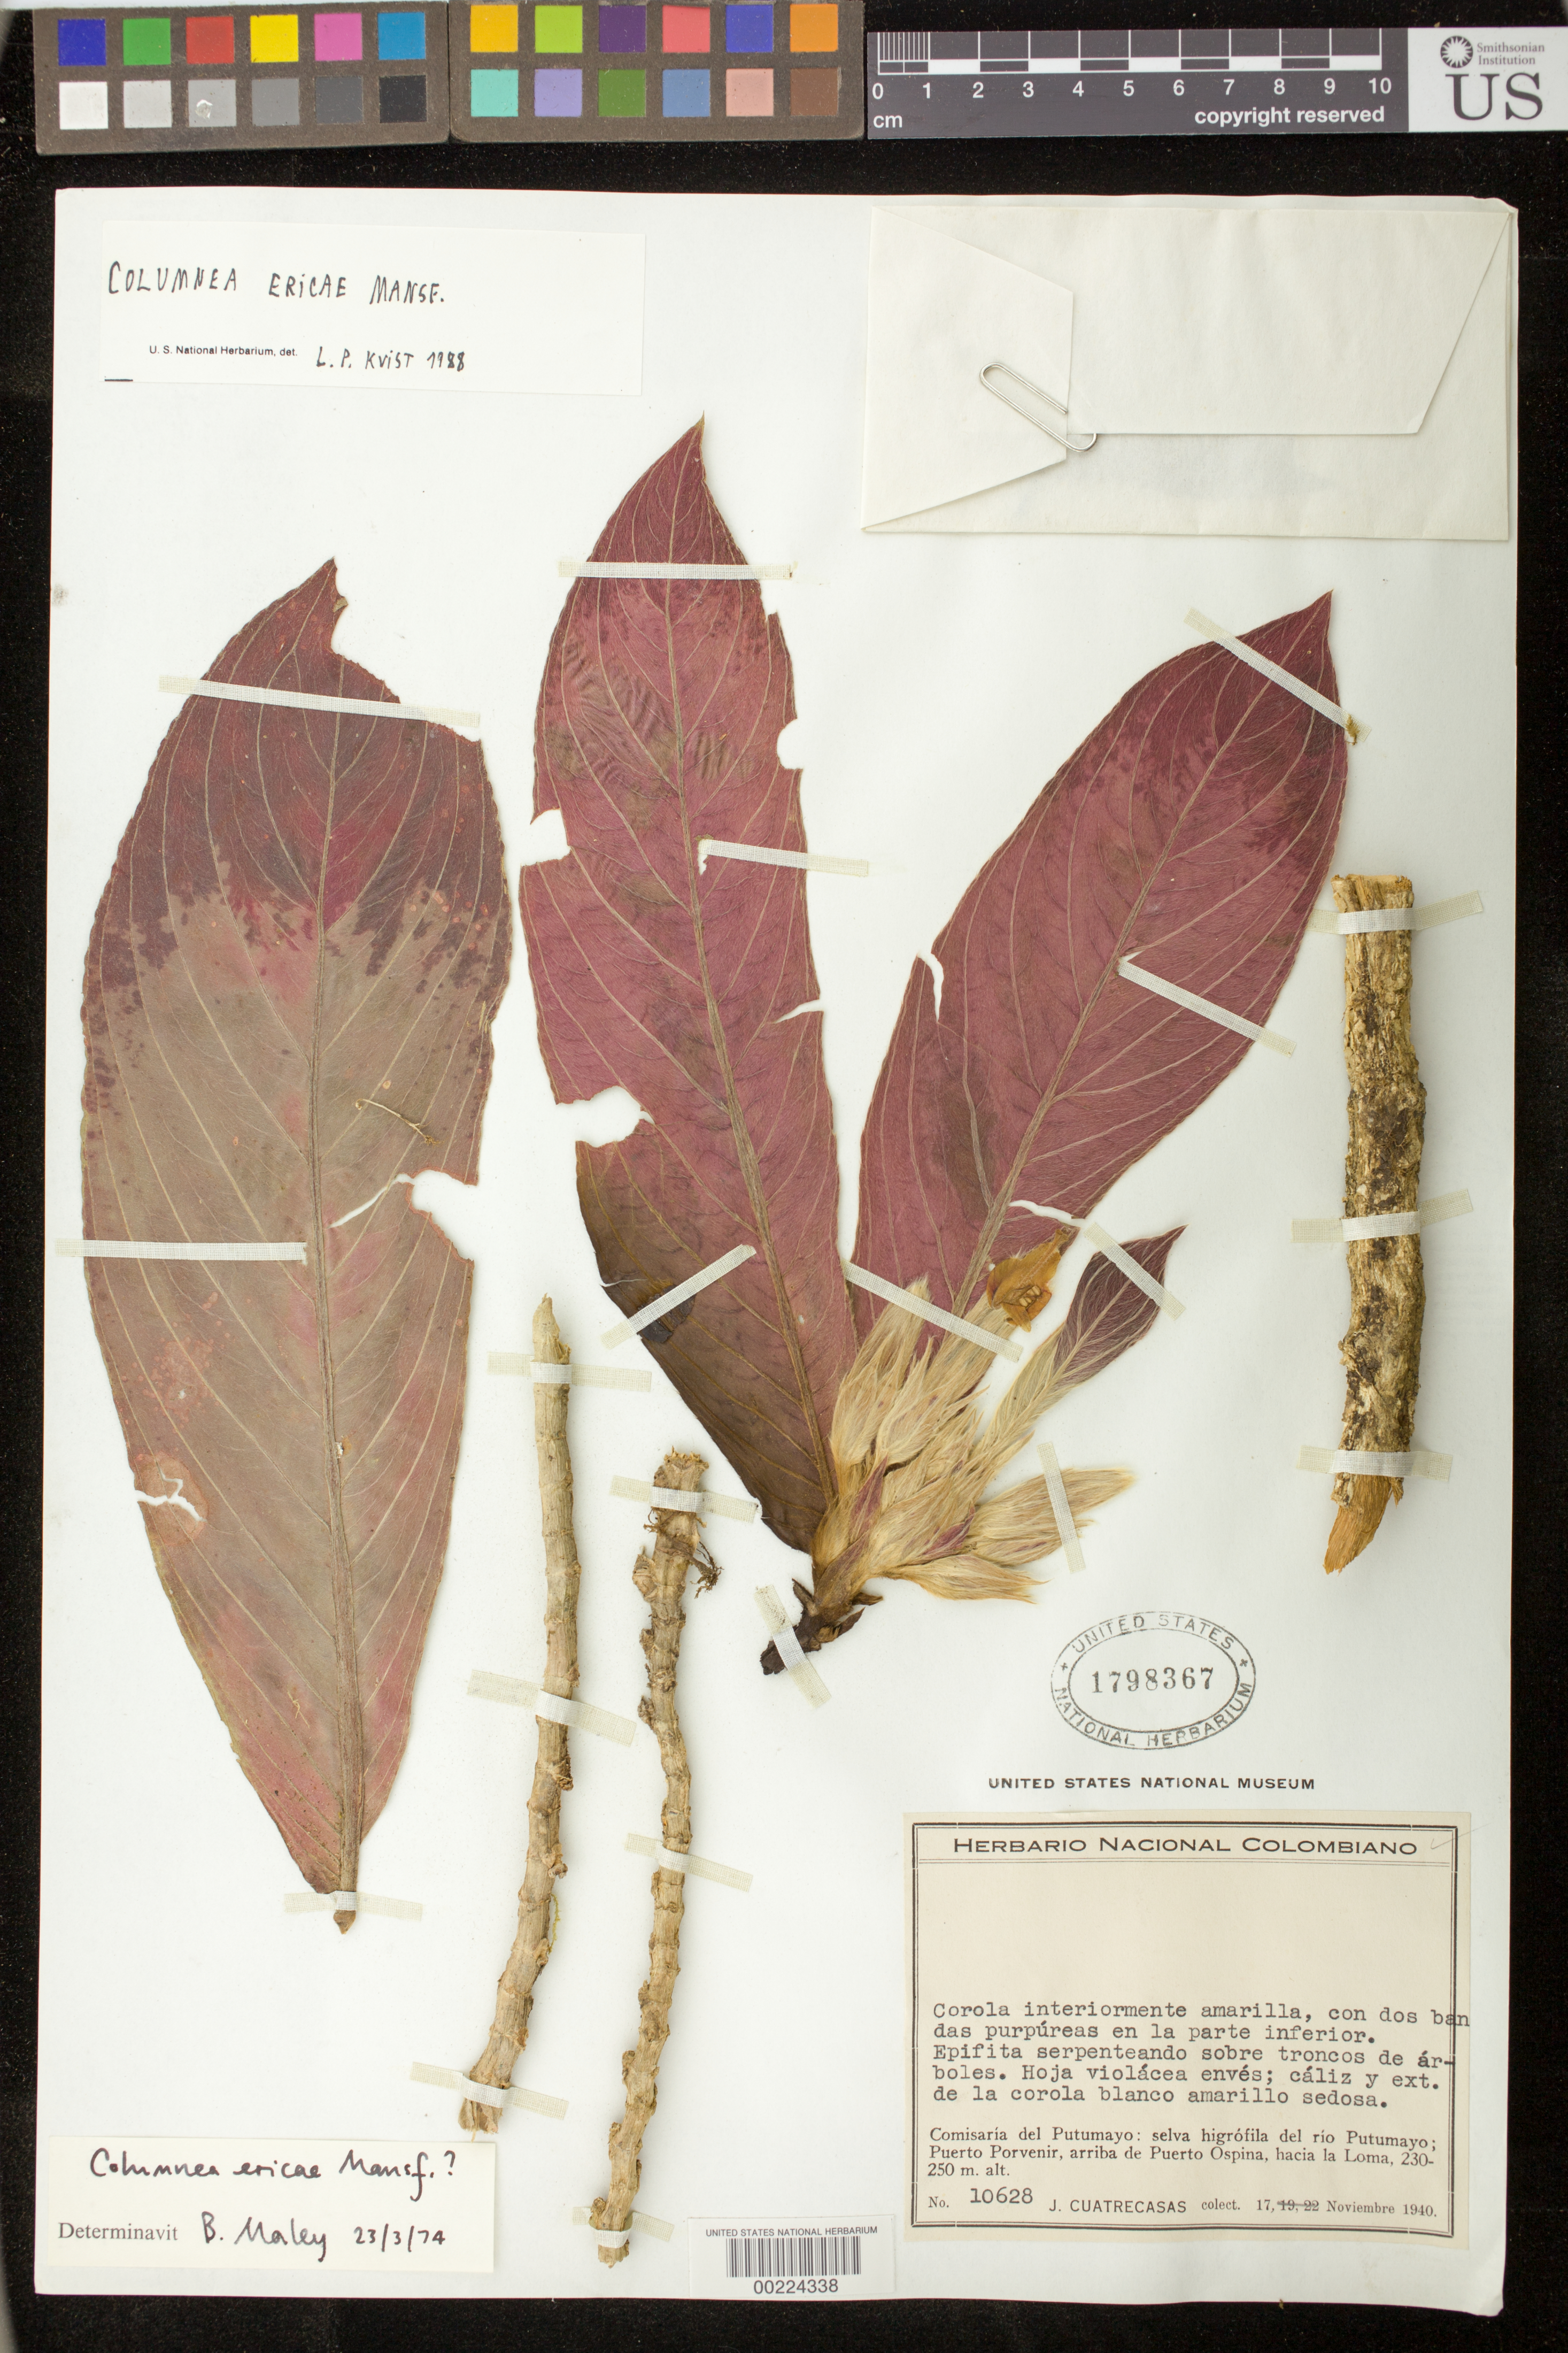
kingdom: Plantae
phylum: Tracheophyta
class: Magnoliopsida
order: Lamiales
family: Gesneriaceae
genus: Columnea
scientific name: Columnea ericae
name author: Mansf.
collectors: J. Cuatrecasas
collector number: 10628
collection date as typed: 17-22 Nov 1940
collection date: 1940-11-17/1940-11-22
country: Colombia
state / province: Putumayo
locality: Río Putumayo; Puerto Porvenir, arriba de Puerto Ospina, hacia la Loma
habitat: Selva higrófila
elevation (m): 230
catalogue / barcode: US 1798367